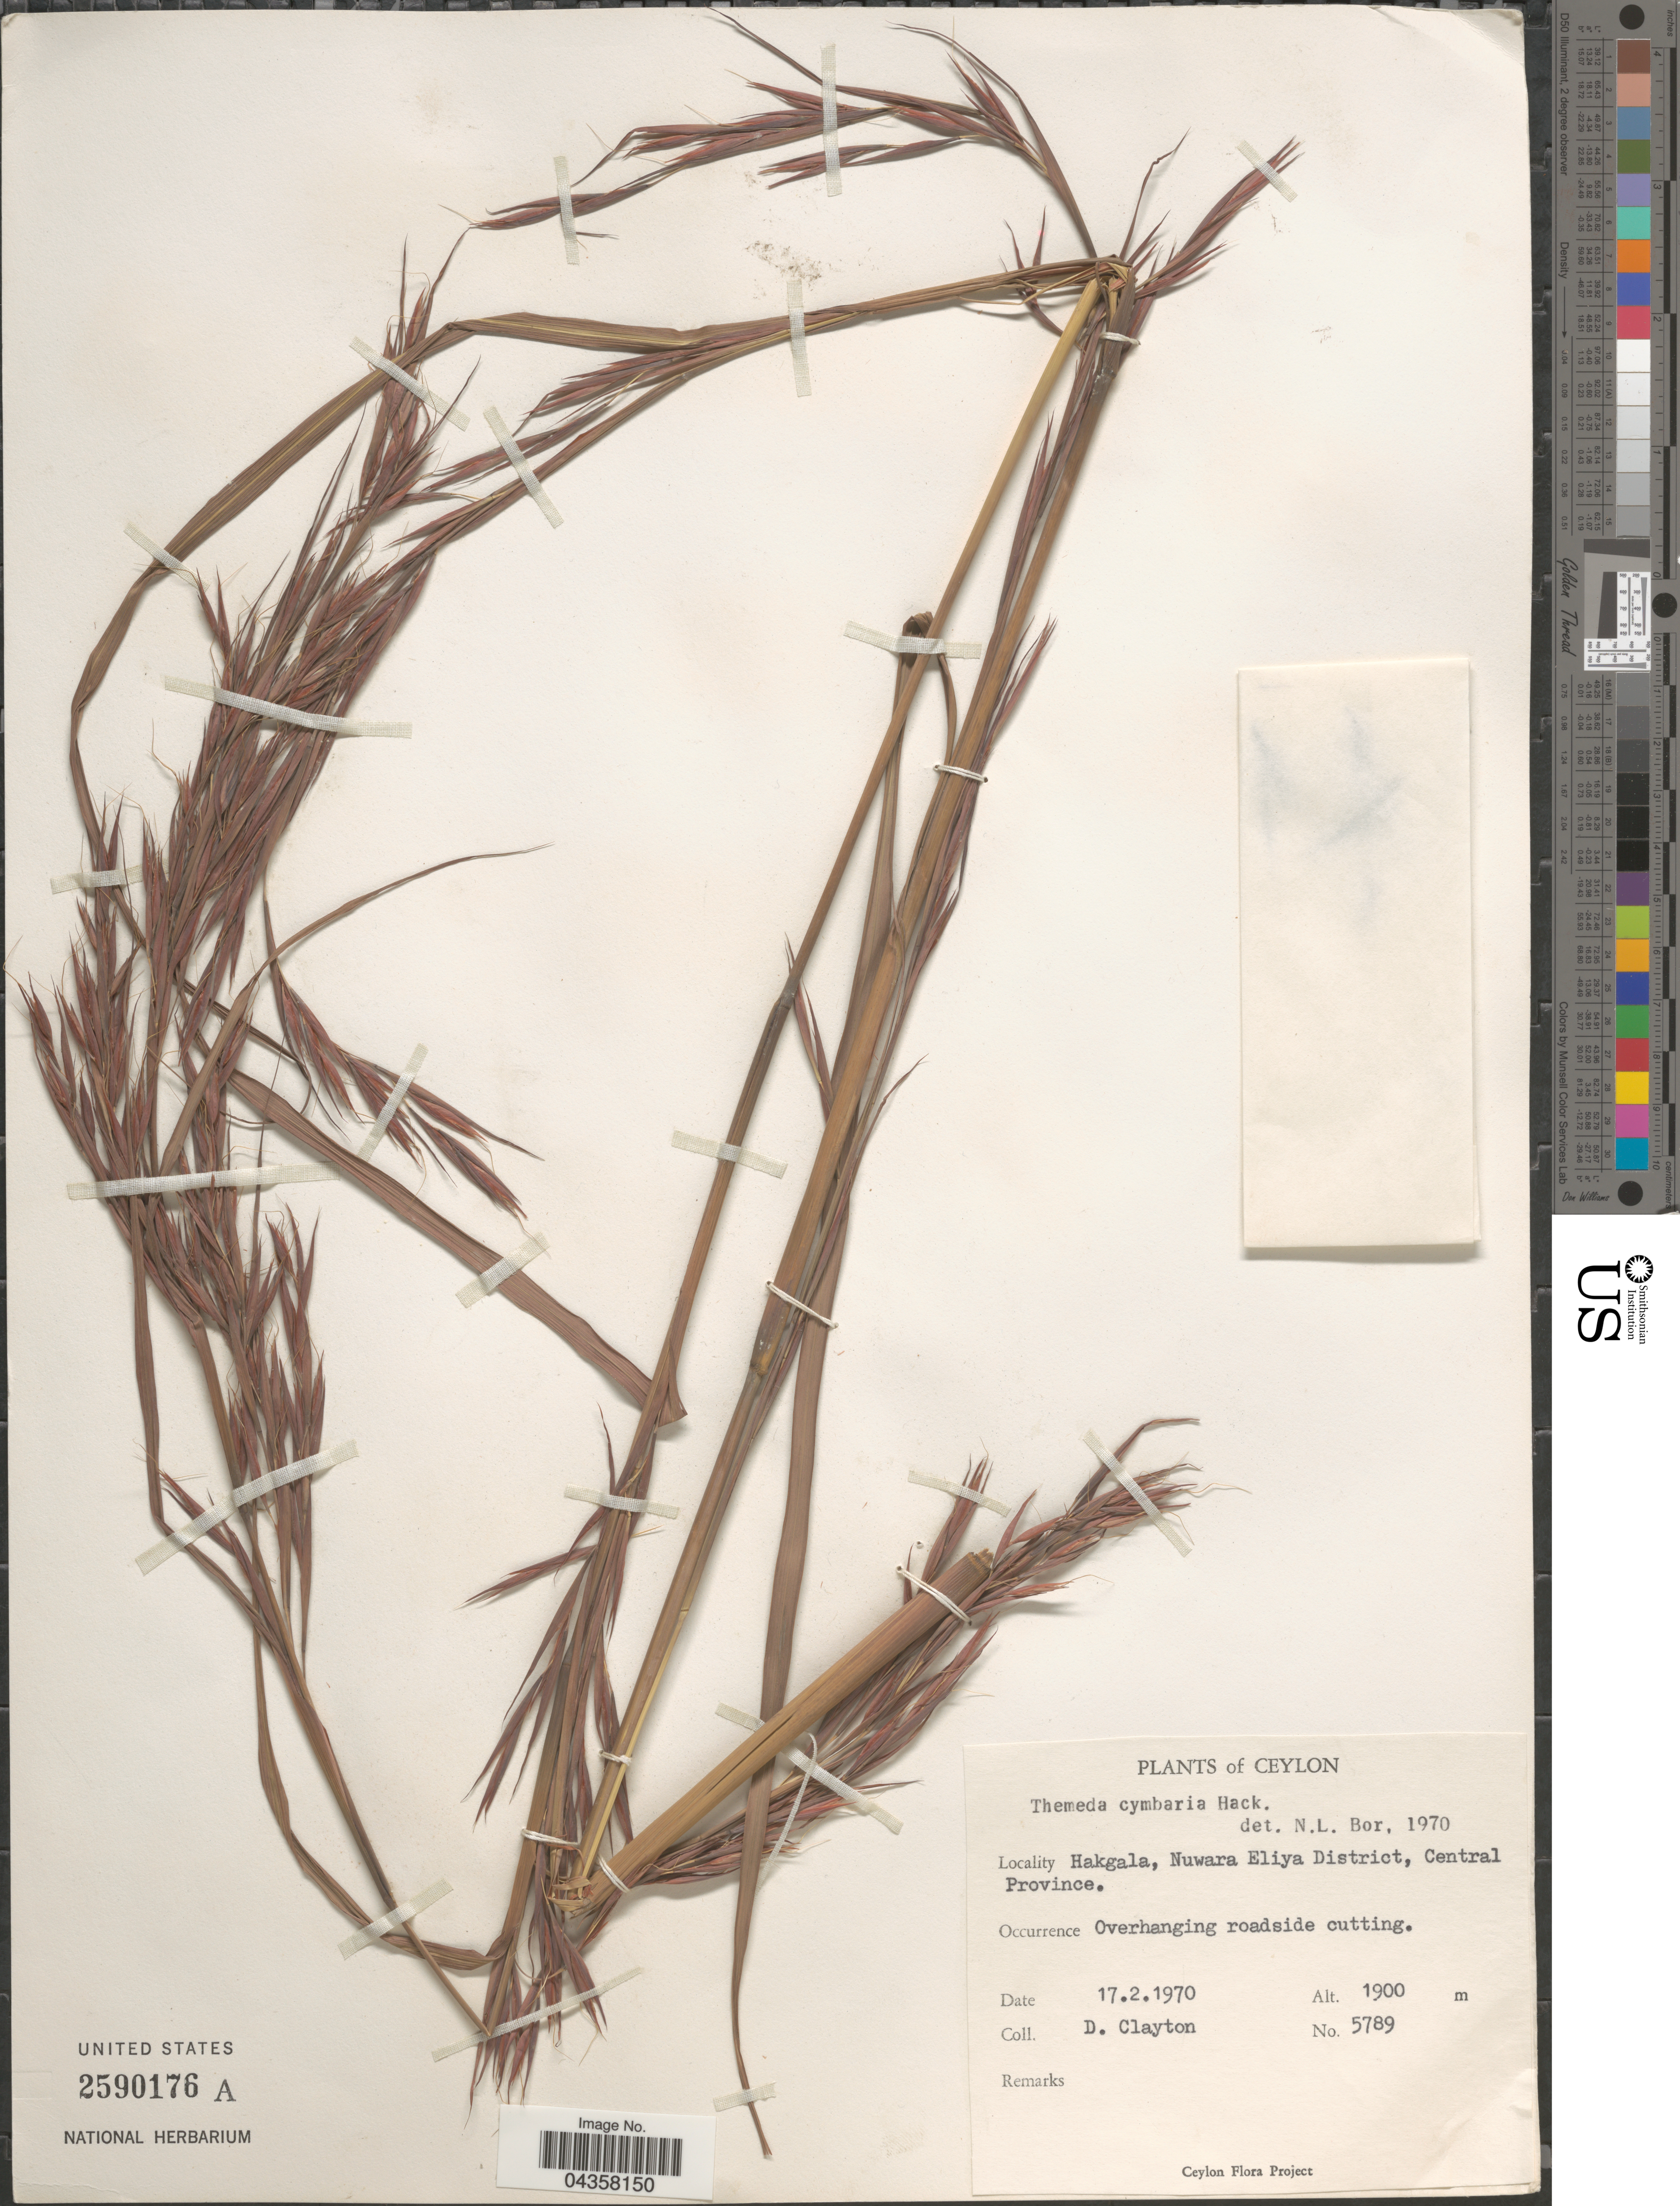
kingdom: Plantae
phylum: Tracheophyta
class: Liliopsida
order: Poales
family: Poaceae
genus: Themeda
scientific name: Themeda cymbaria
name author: Hack.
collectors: D. Clayton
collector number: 5789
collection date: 1970-02-17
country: Sri Lanka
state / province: Central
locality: Ceylon. Hakgala, Nuwara Eliya District.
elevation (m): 1900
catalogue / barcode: US 2590176A